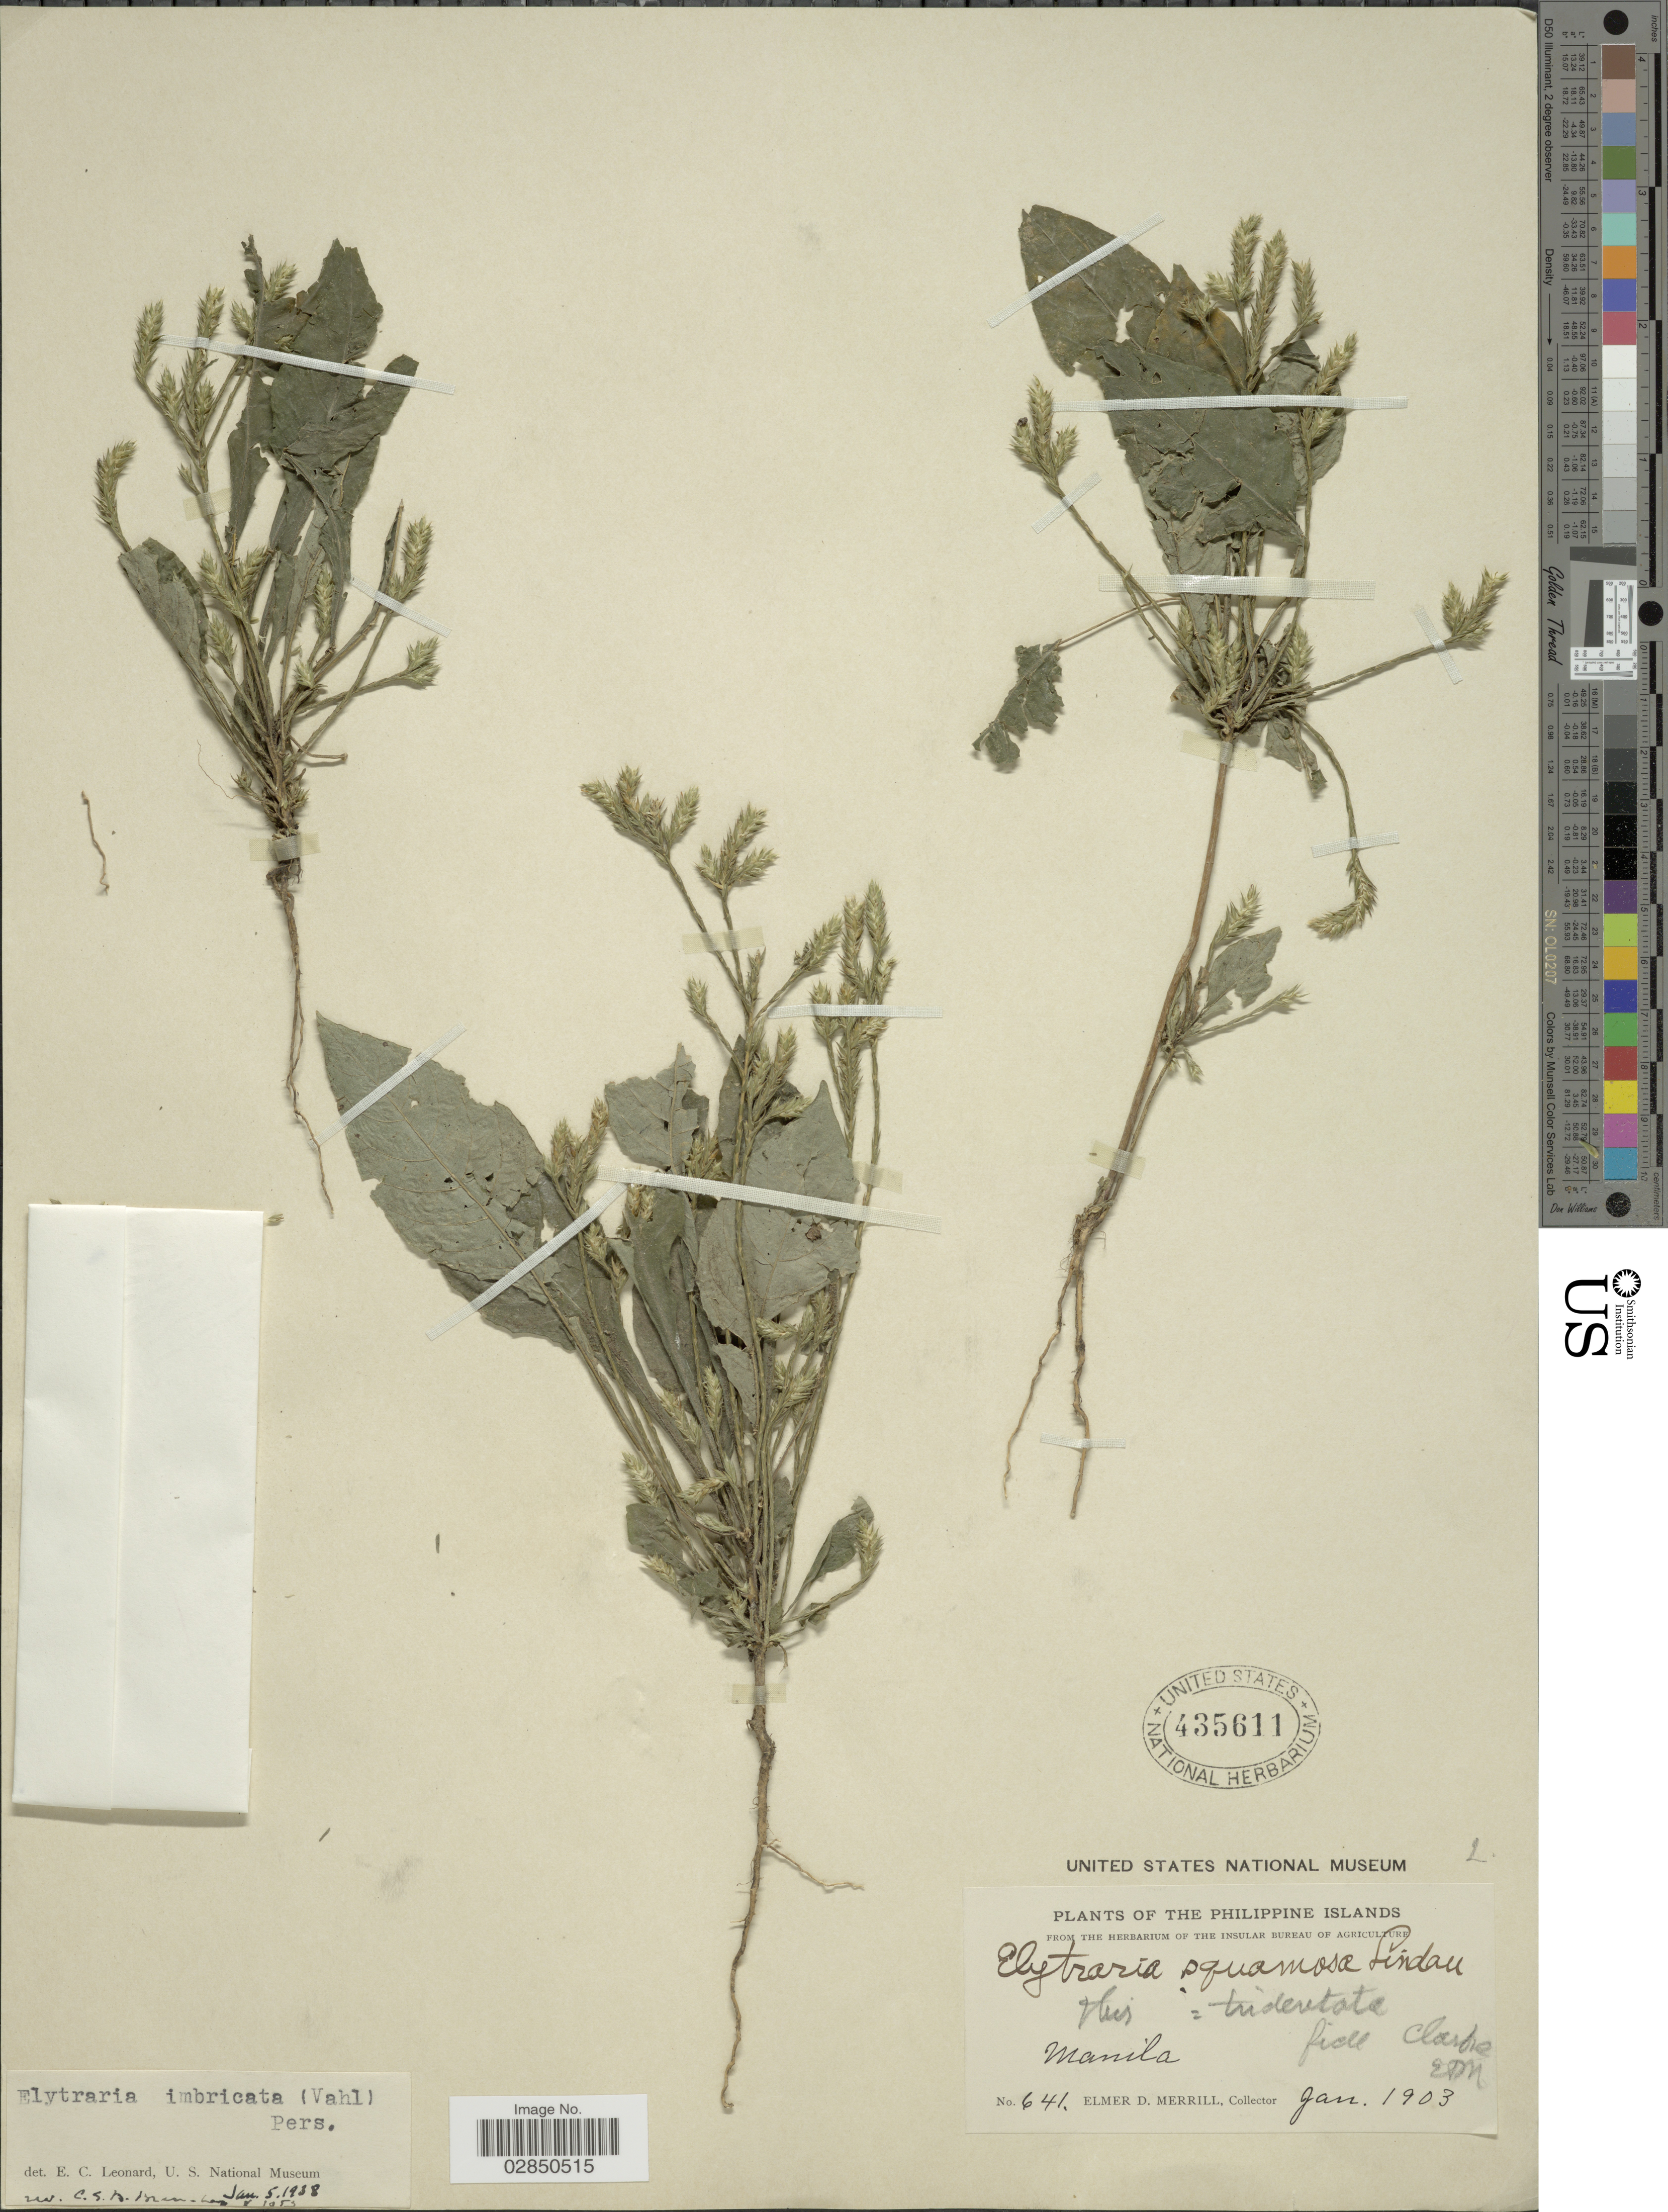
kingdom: Plantae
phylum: Tracheophyta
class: Magnoliopsida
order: Lamiales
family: Acanthaceae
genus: Elytraria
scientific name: Elytraria imbricata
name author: (Vahl) Pers.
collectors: E. D. Merrill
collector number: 641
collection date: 1903-01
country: Philippines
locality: Manila.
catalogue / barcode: US 435611